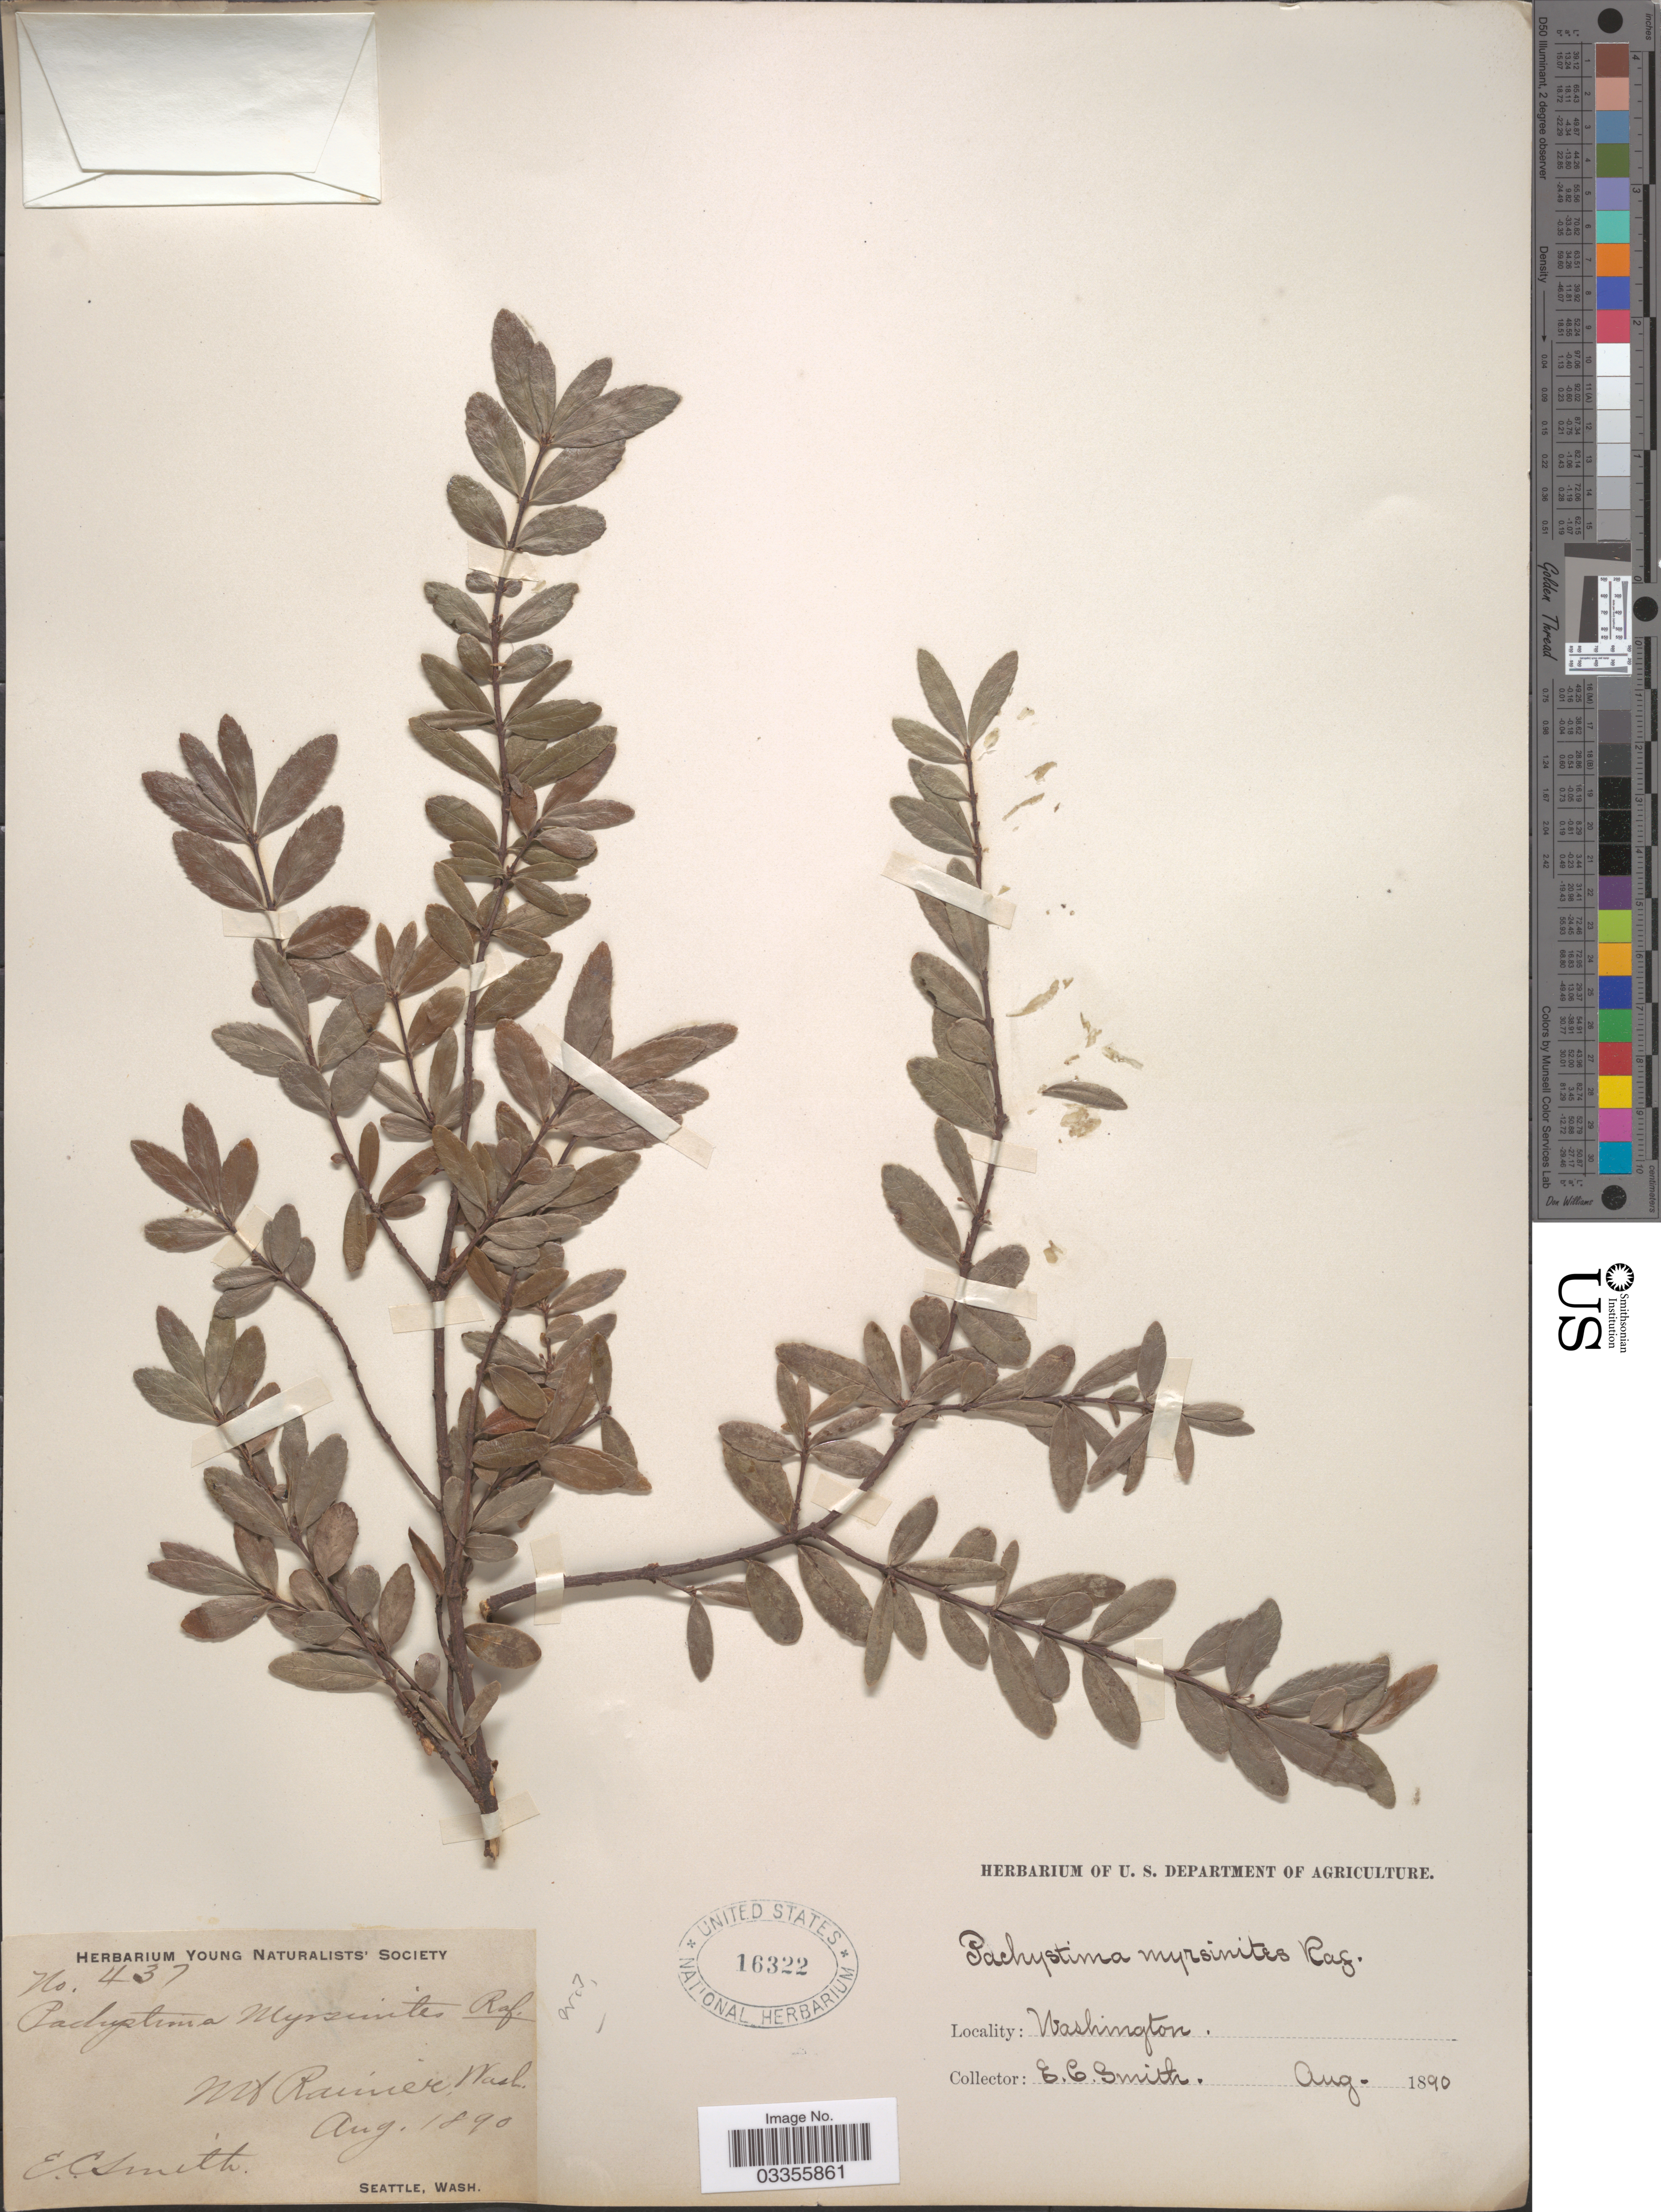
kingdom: Plantae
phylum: Tracheophyta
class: Magnoliopsida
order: Celastrales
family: Celastraceae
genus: Paxistima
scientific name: Paxistima myrsinites subsp. myrsinites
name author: (Pursh) Raf.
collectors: E. Smith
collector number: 437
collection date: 1890-08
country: United States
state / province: Washington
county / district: Pierce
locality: Mt Rainier.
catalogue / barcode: US 16322